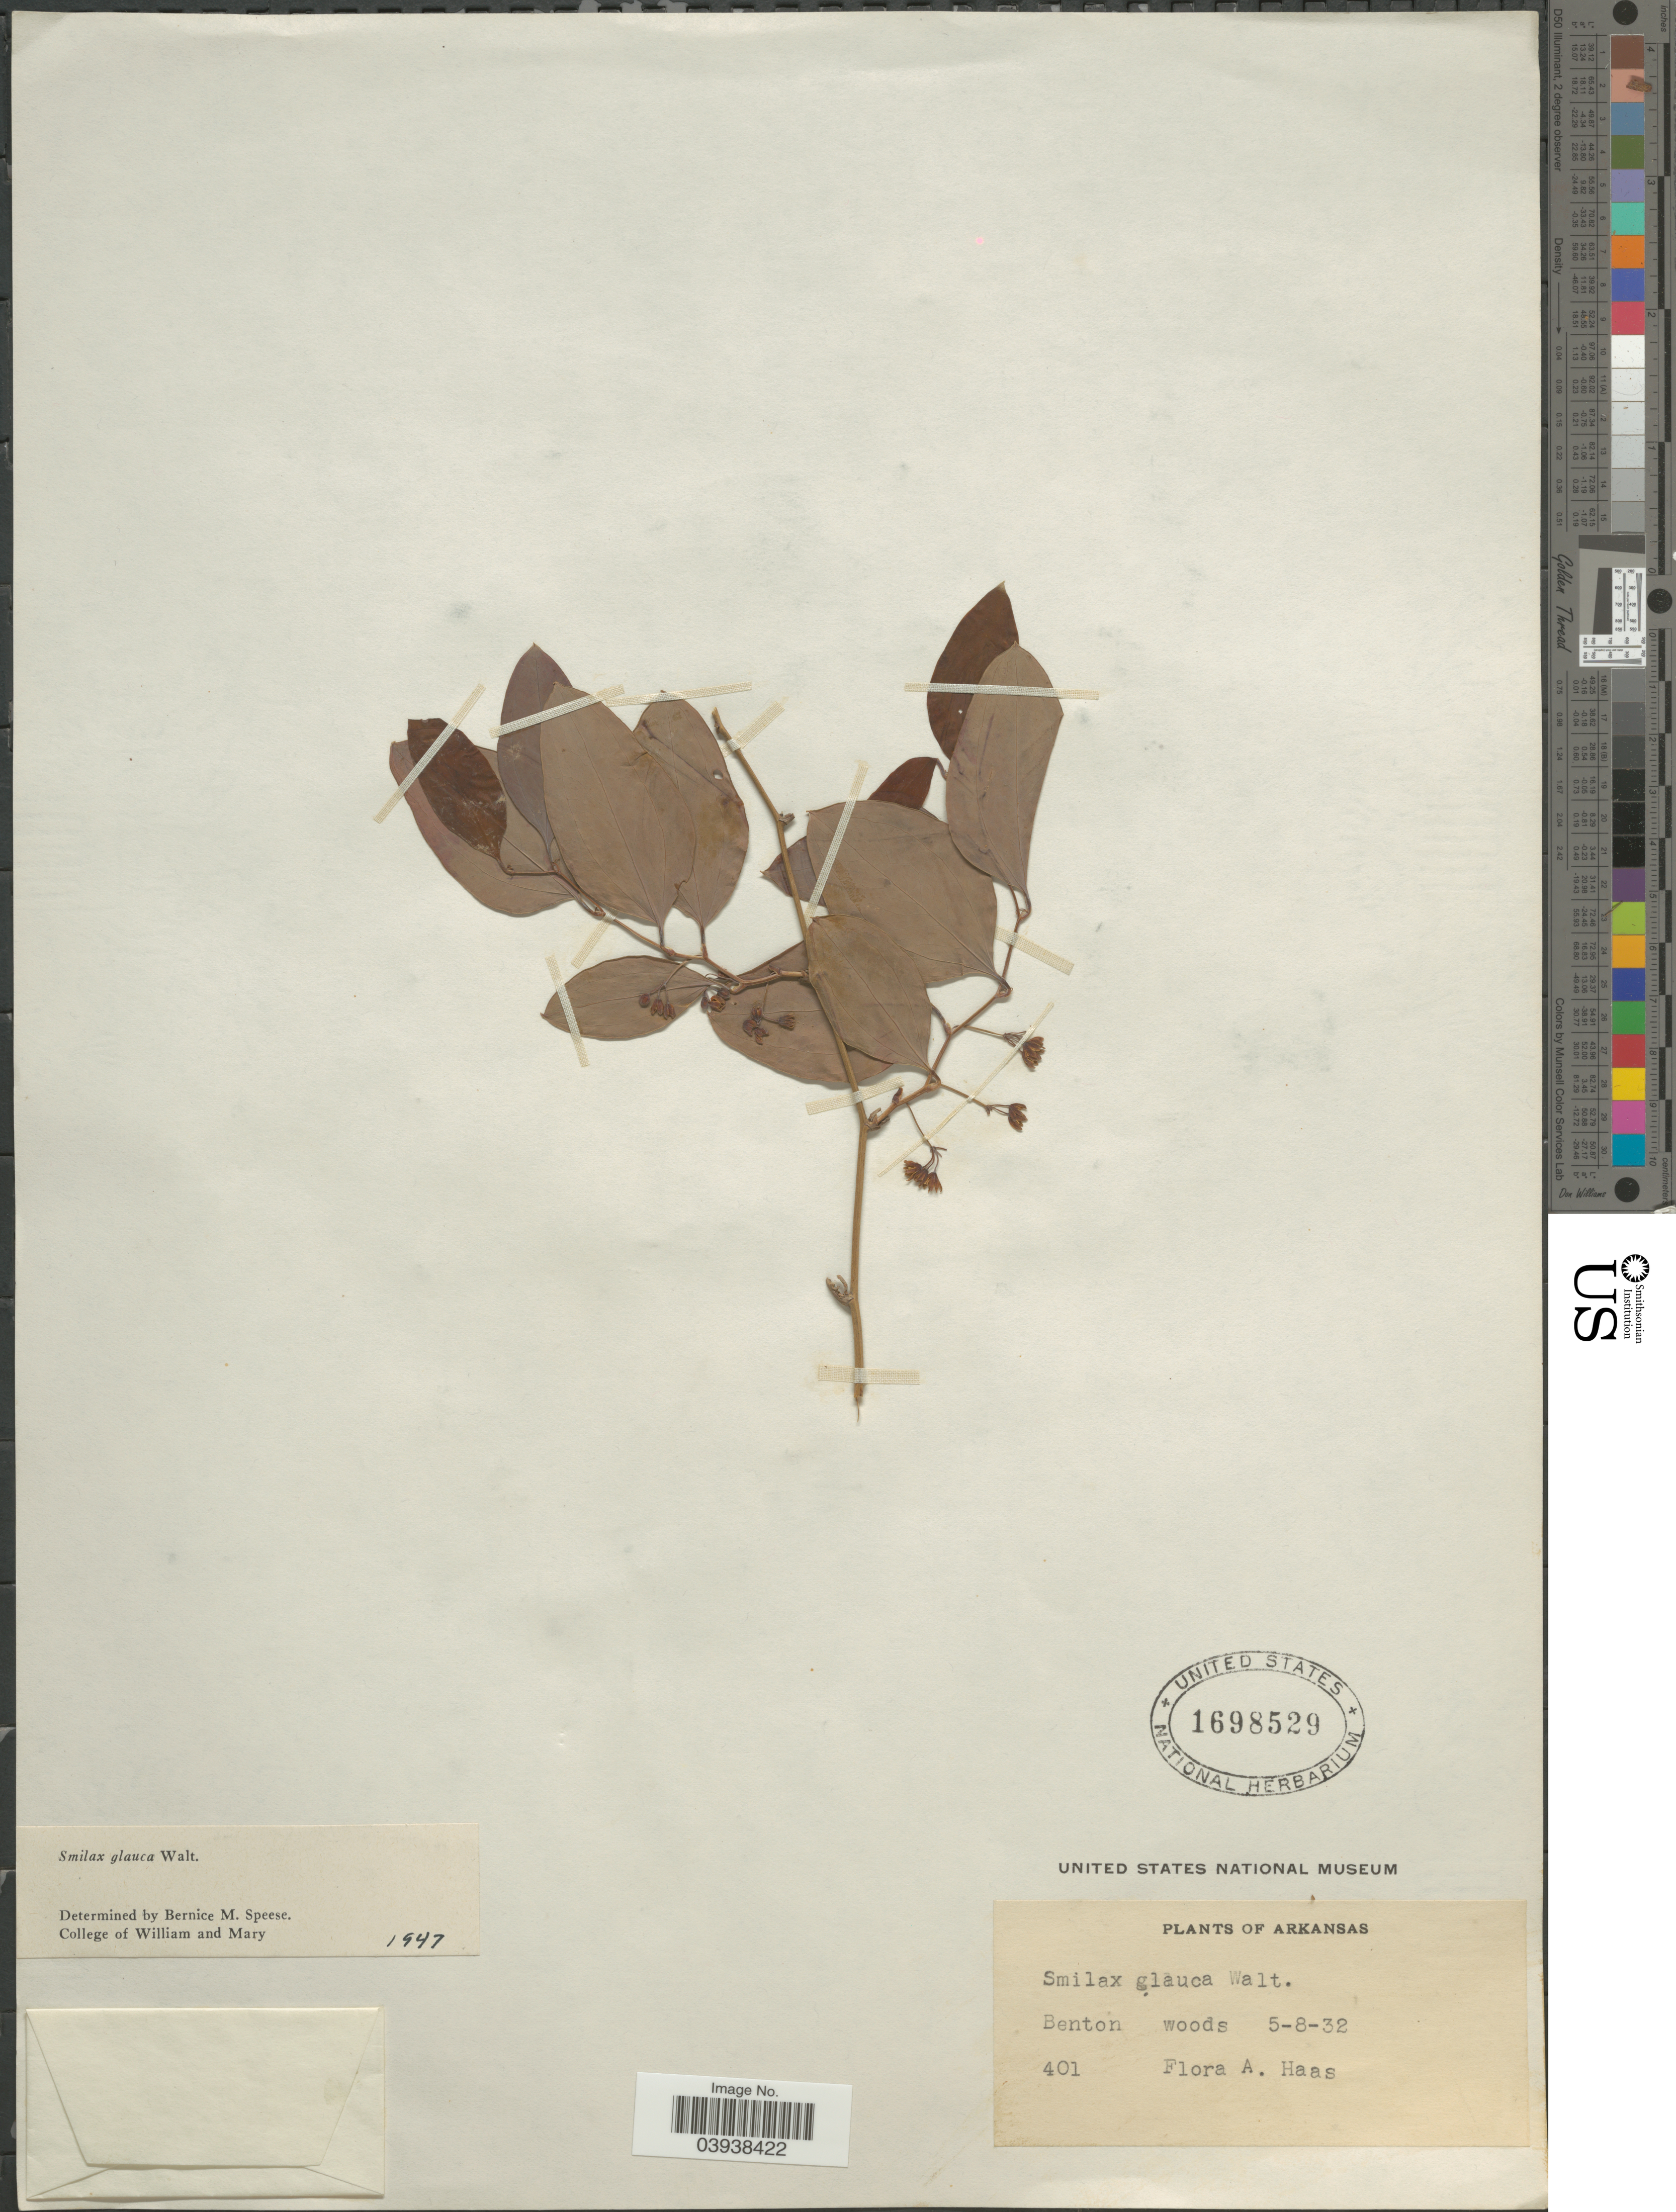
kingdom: Plantae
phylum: Tracheophyta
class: Liliopsida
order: Liliales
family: Smilacaceae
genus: Smilax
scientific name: Smilax glauca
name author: Walter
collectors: F. A. Haas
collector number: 401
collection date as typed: Transcribed d/m/y: 8/5/32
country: United States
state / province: Arkansas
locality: Benton. Woods.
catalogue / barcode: US 1698529